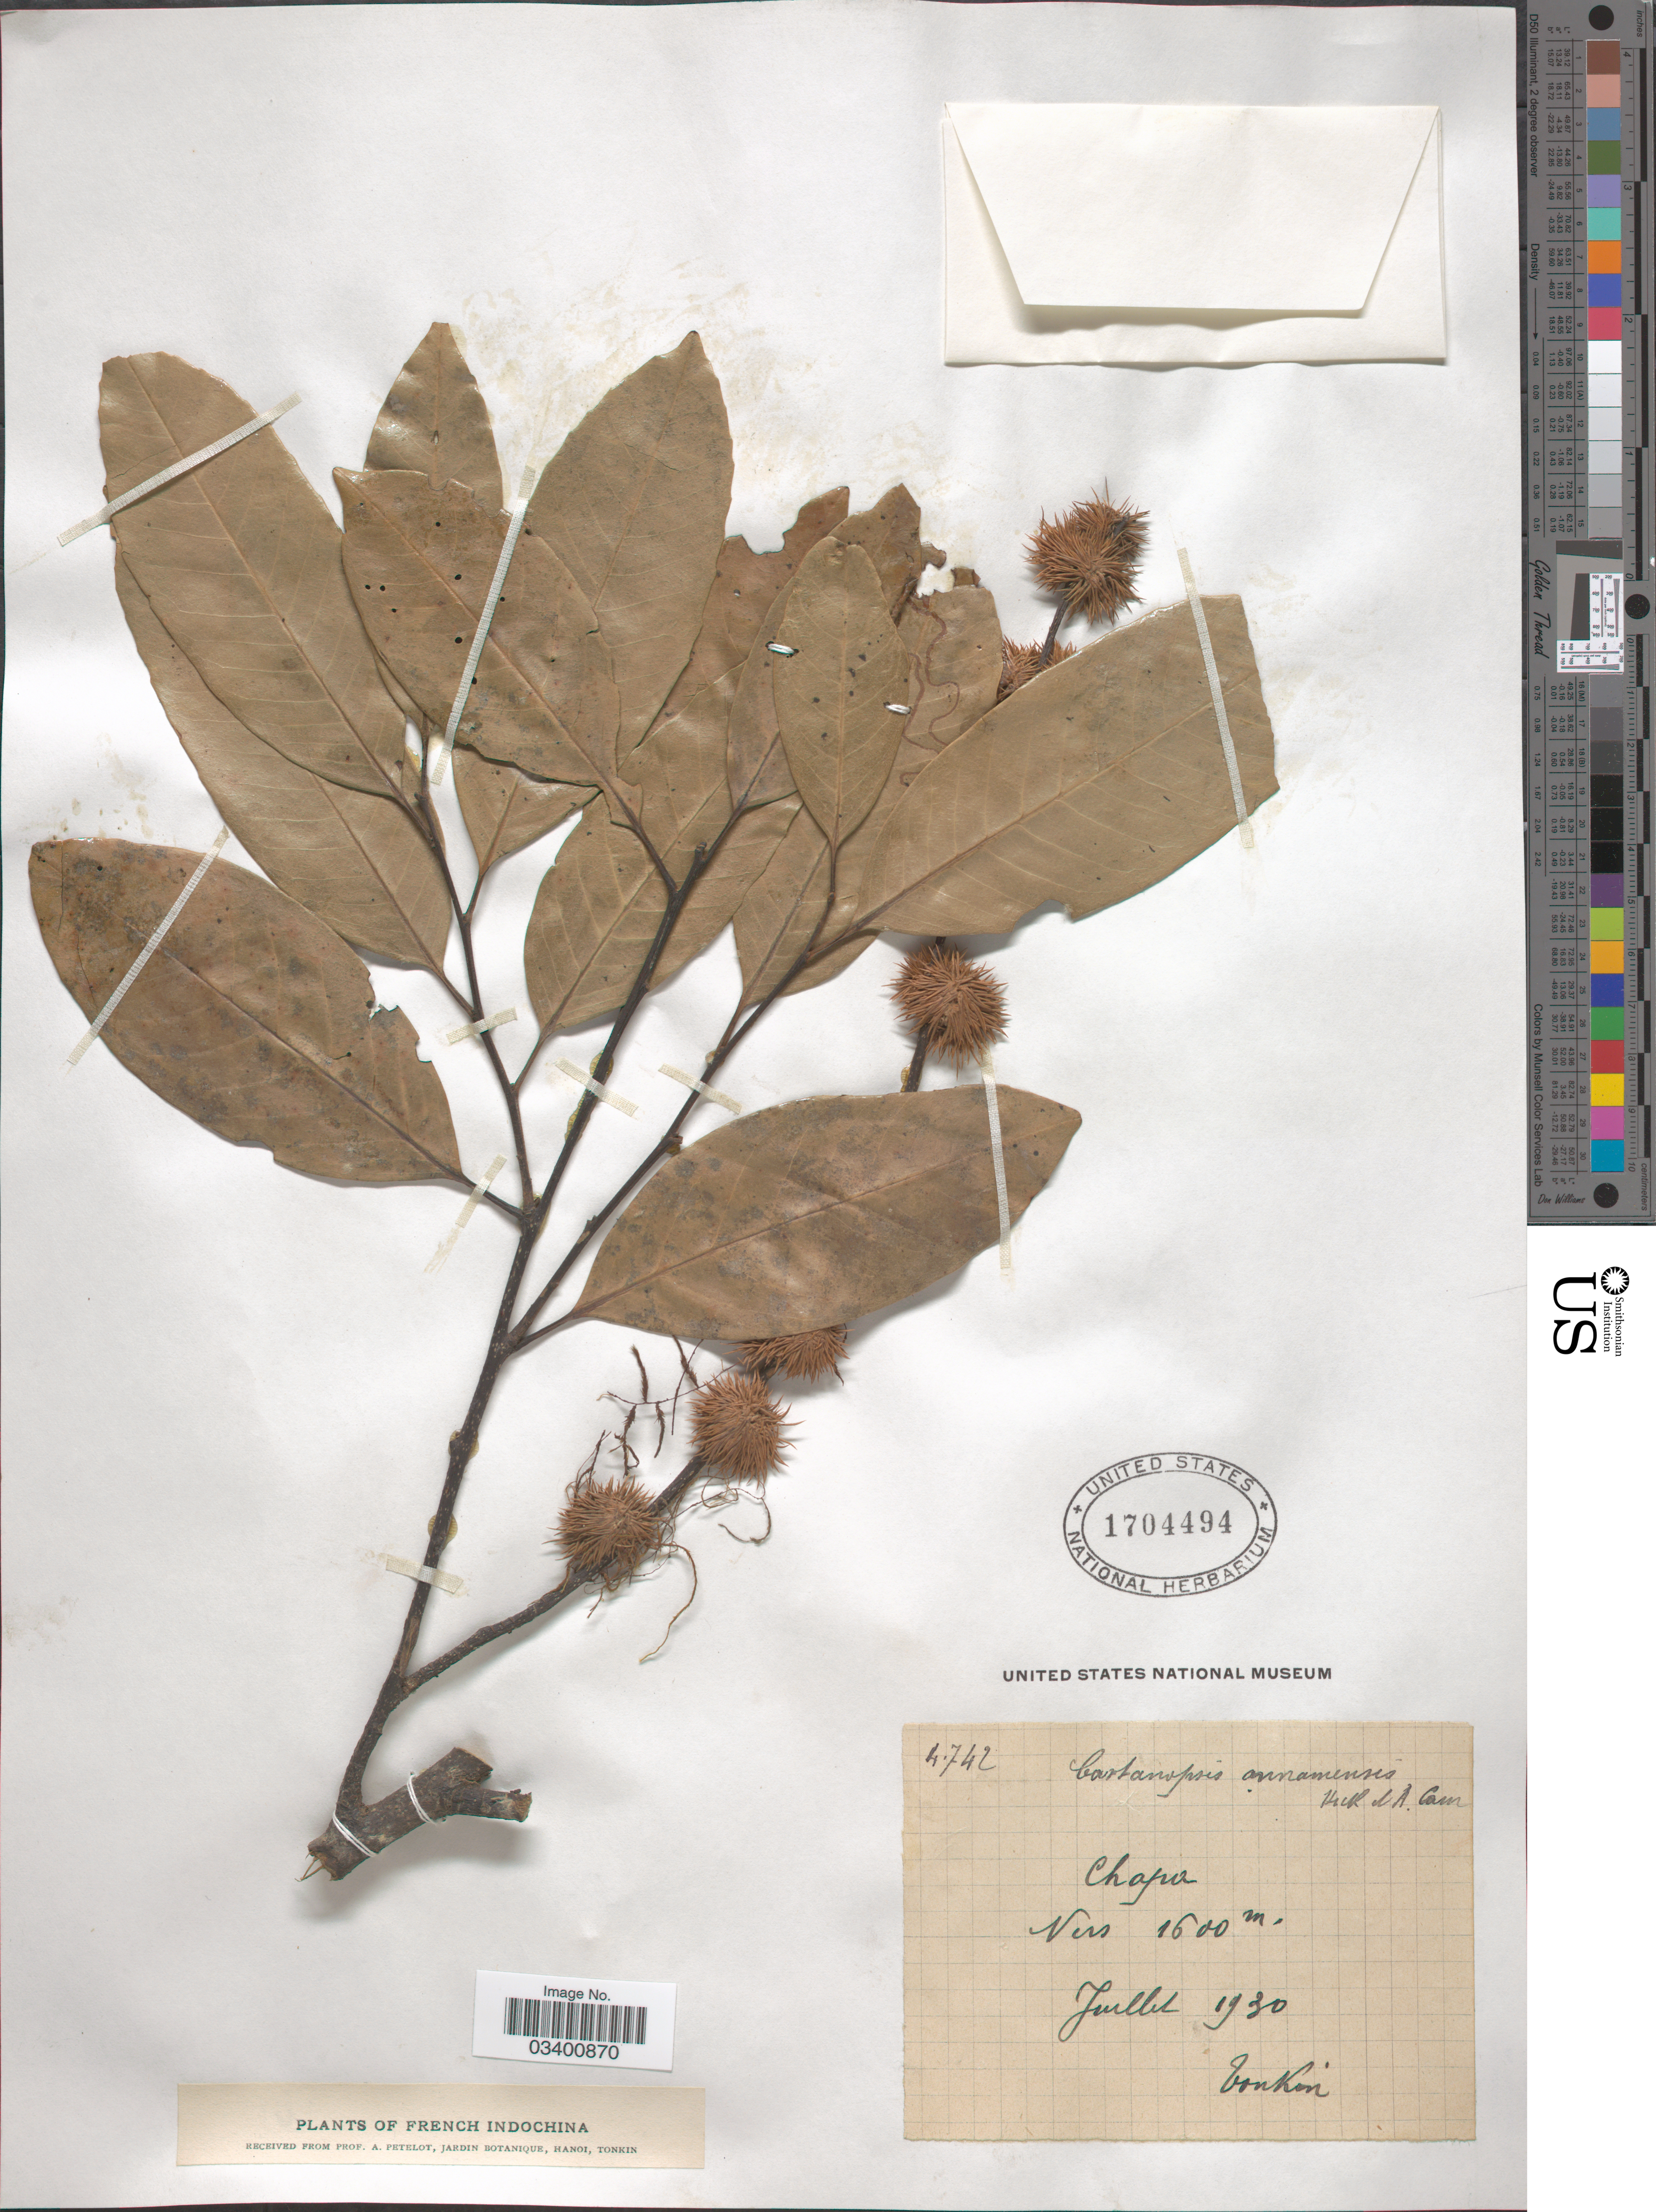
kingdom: Plantae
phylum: Tracheophyta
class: Magnoliopsida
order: Fagales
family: Fagaceae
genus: Castanopsis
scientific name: Castanopsis annamensis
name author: Hickel & A. Camus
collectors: P. A. Pételot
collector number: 4742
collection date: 1930-07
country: Vietnam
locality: French Indochina. Chapa.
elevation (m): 1600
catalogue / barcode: US 1704494